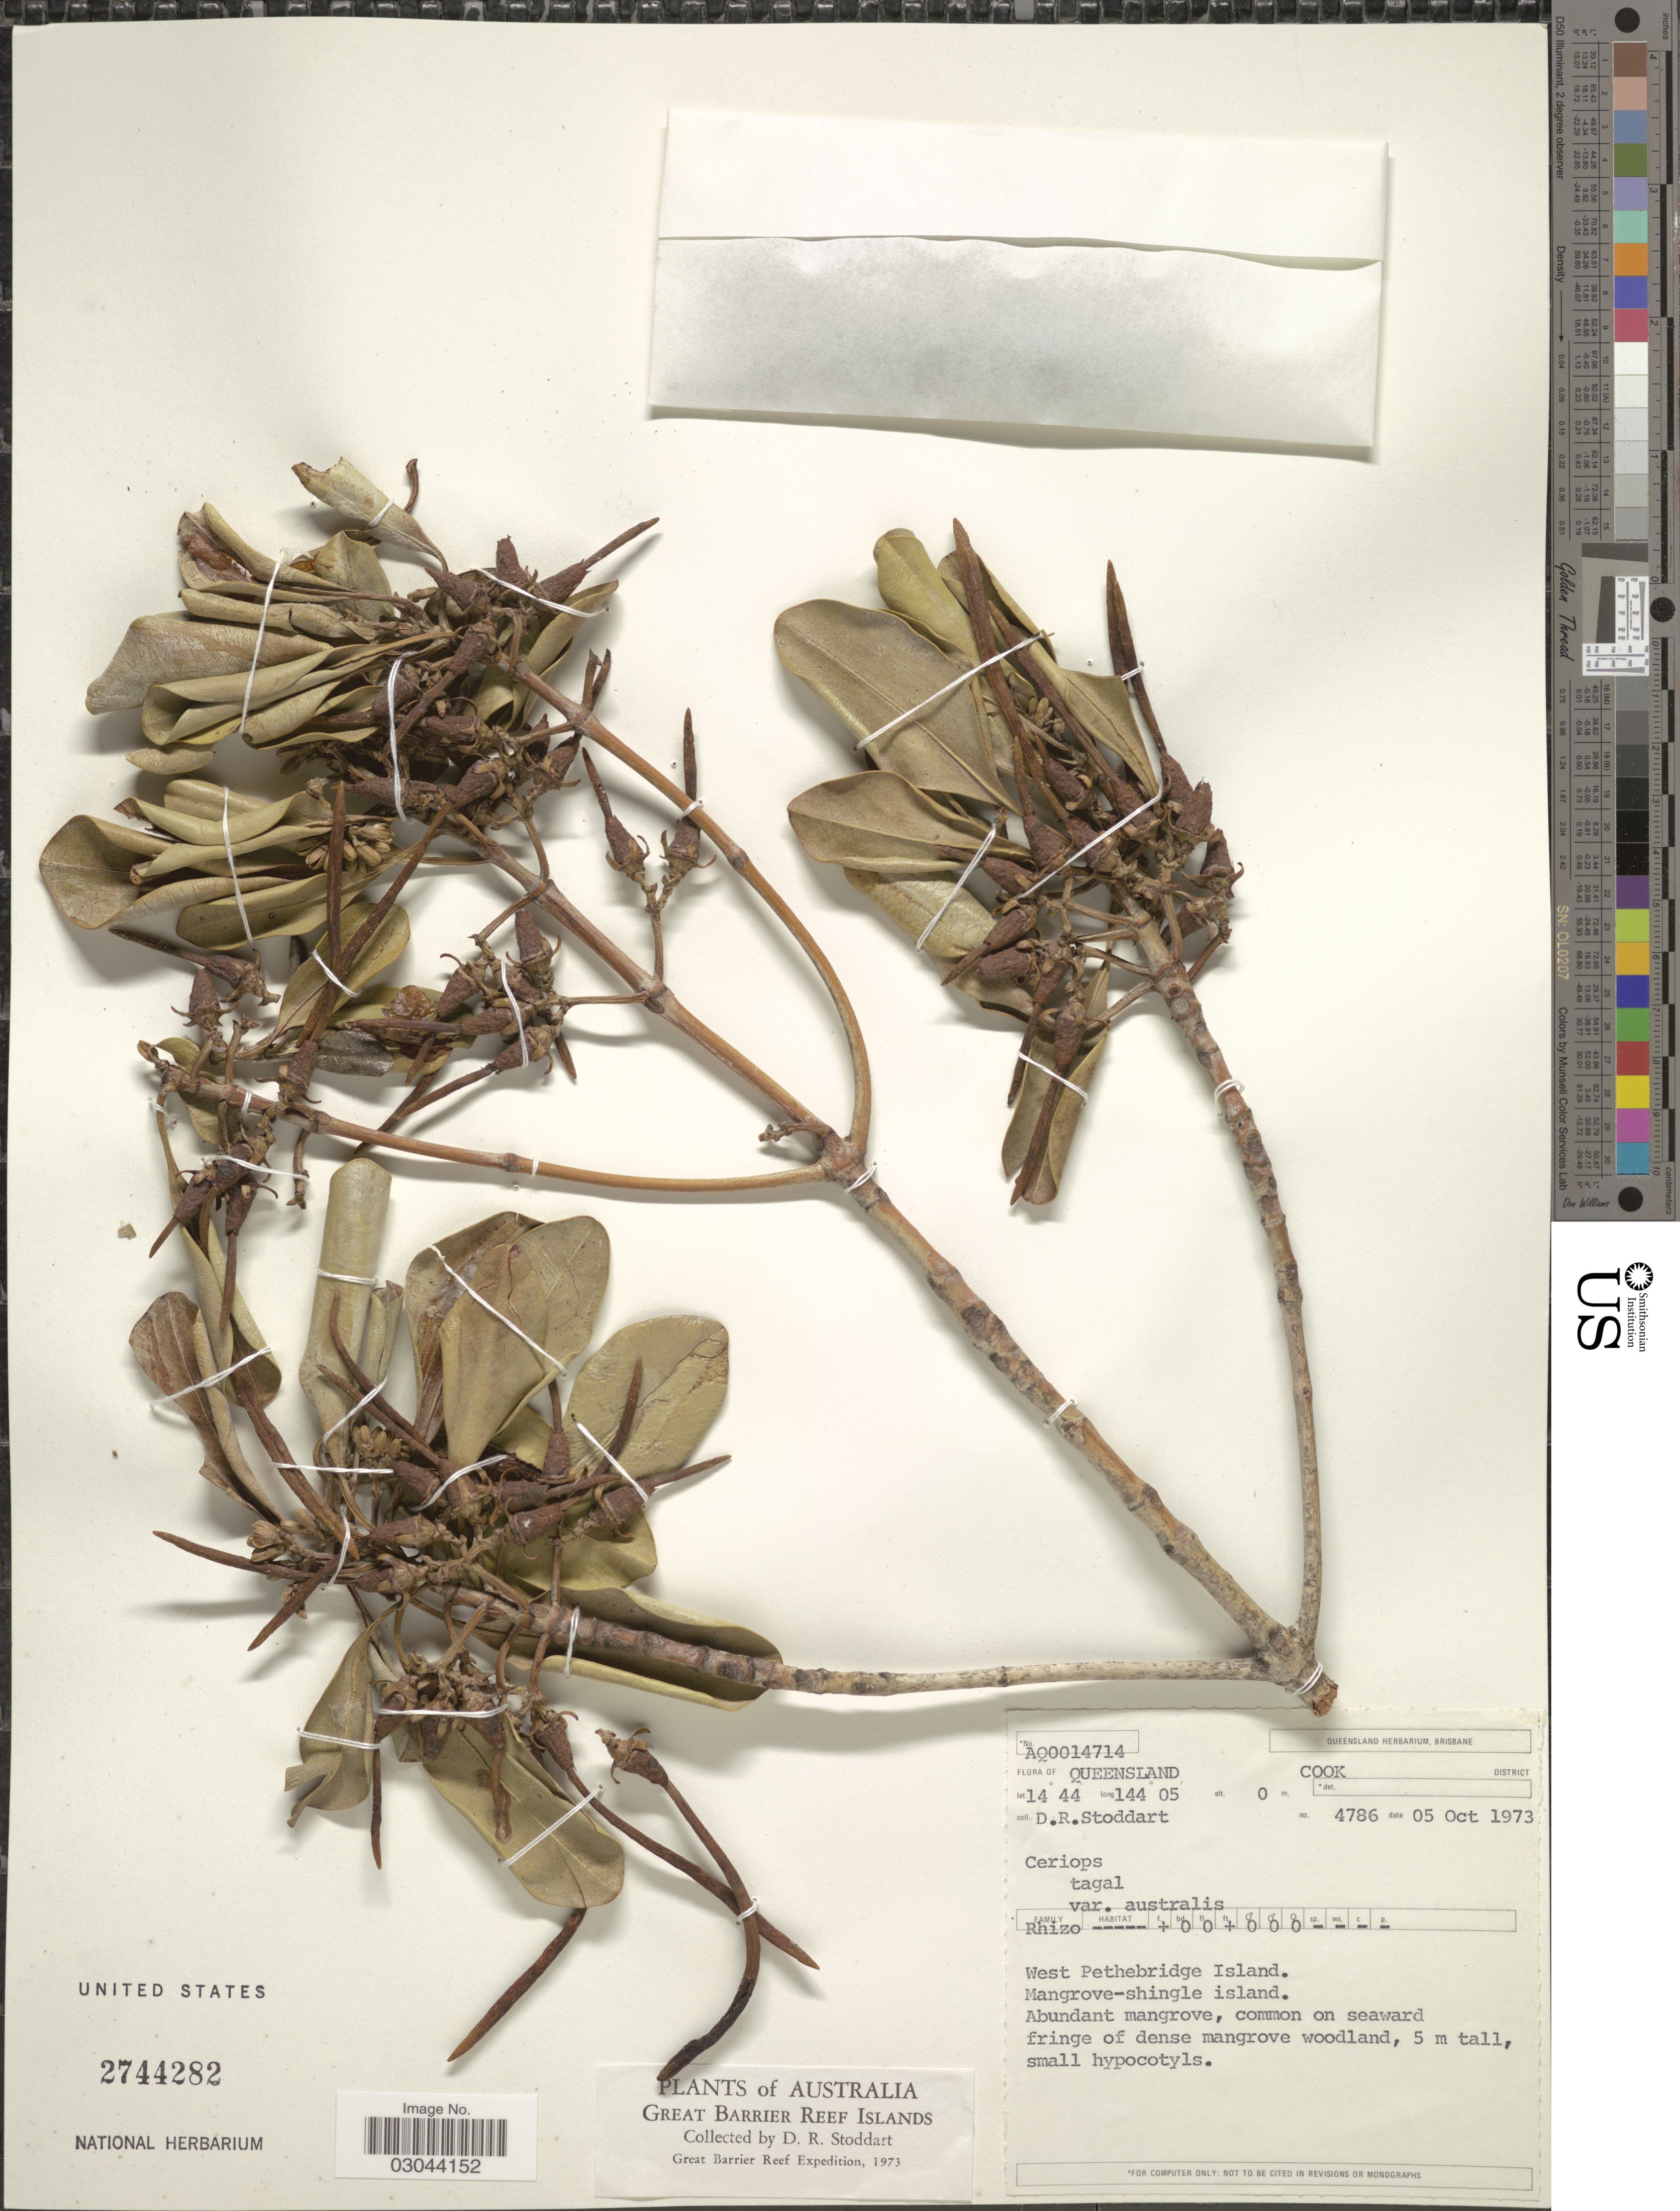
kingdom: Plantae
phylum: Tracheophyta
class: Magnoliopsida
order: Malpighiales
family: Rhizophoraceae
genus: Ceriops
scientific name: Ceriops tagal var. australis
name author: C.T. White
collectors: D. R. Stoddart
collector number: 4786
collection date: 1973-10-05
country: Australia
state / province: Queensland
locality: Cook District. West Pethebridge Island. Mangrove-shingle island. Great Barrier Reef Islands.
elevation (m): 0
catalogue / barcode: US 2744282